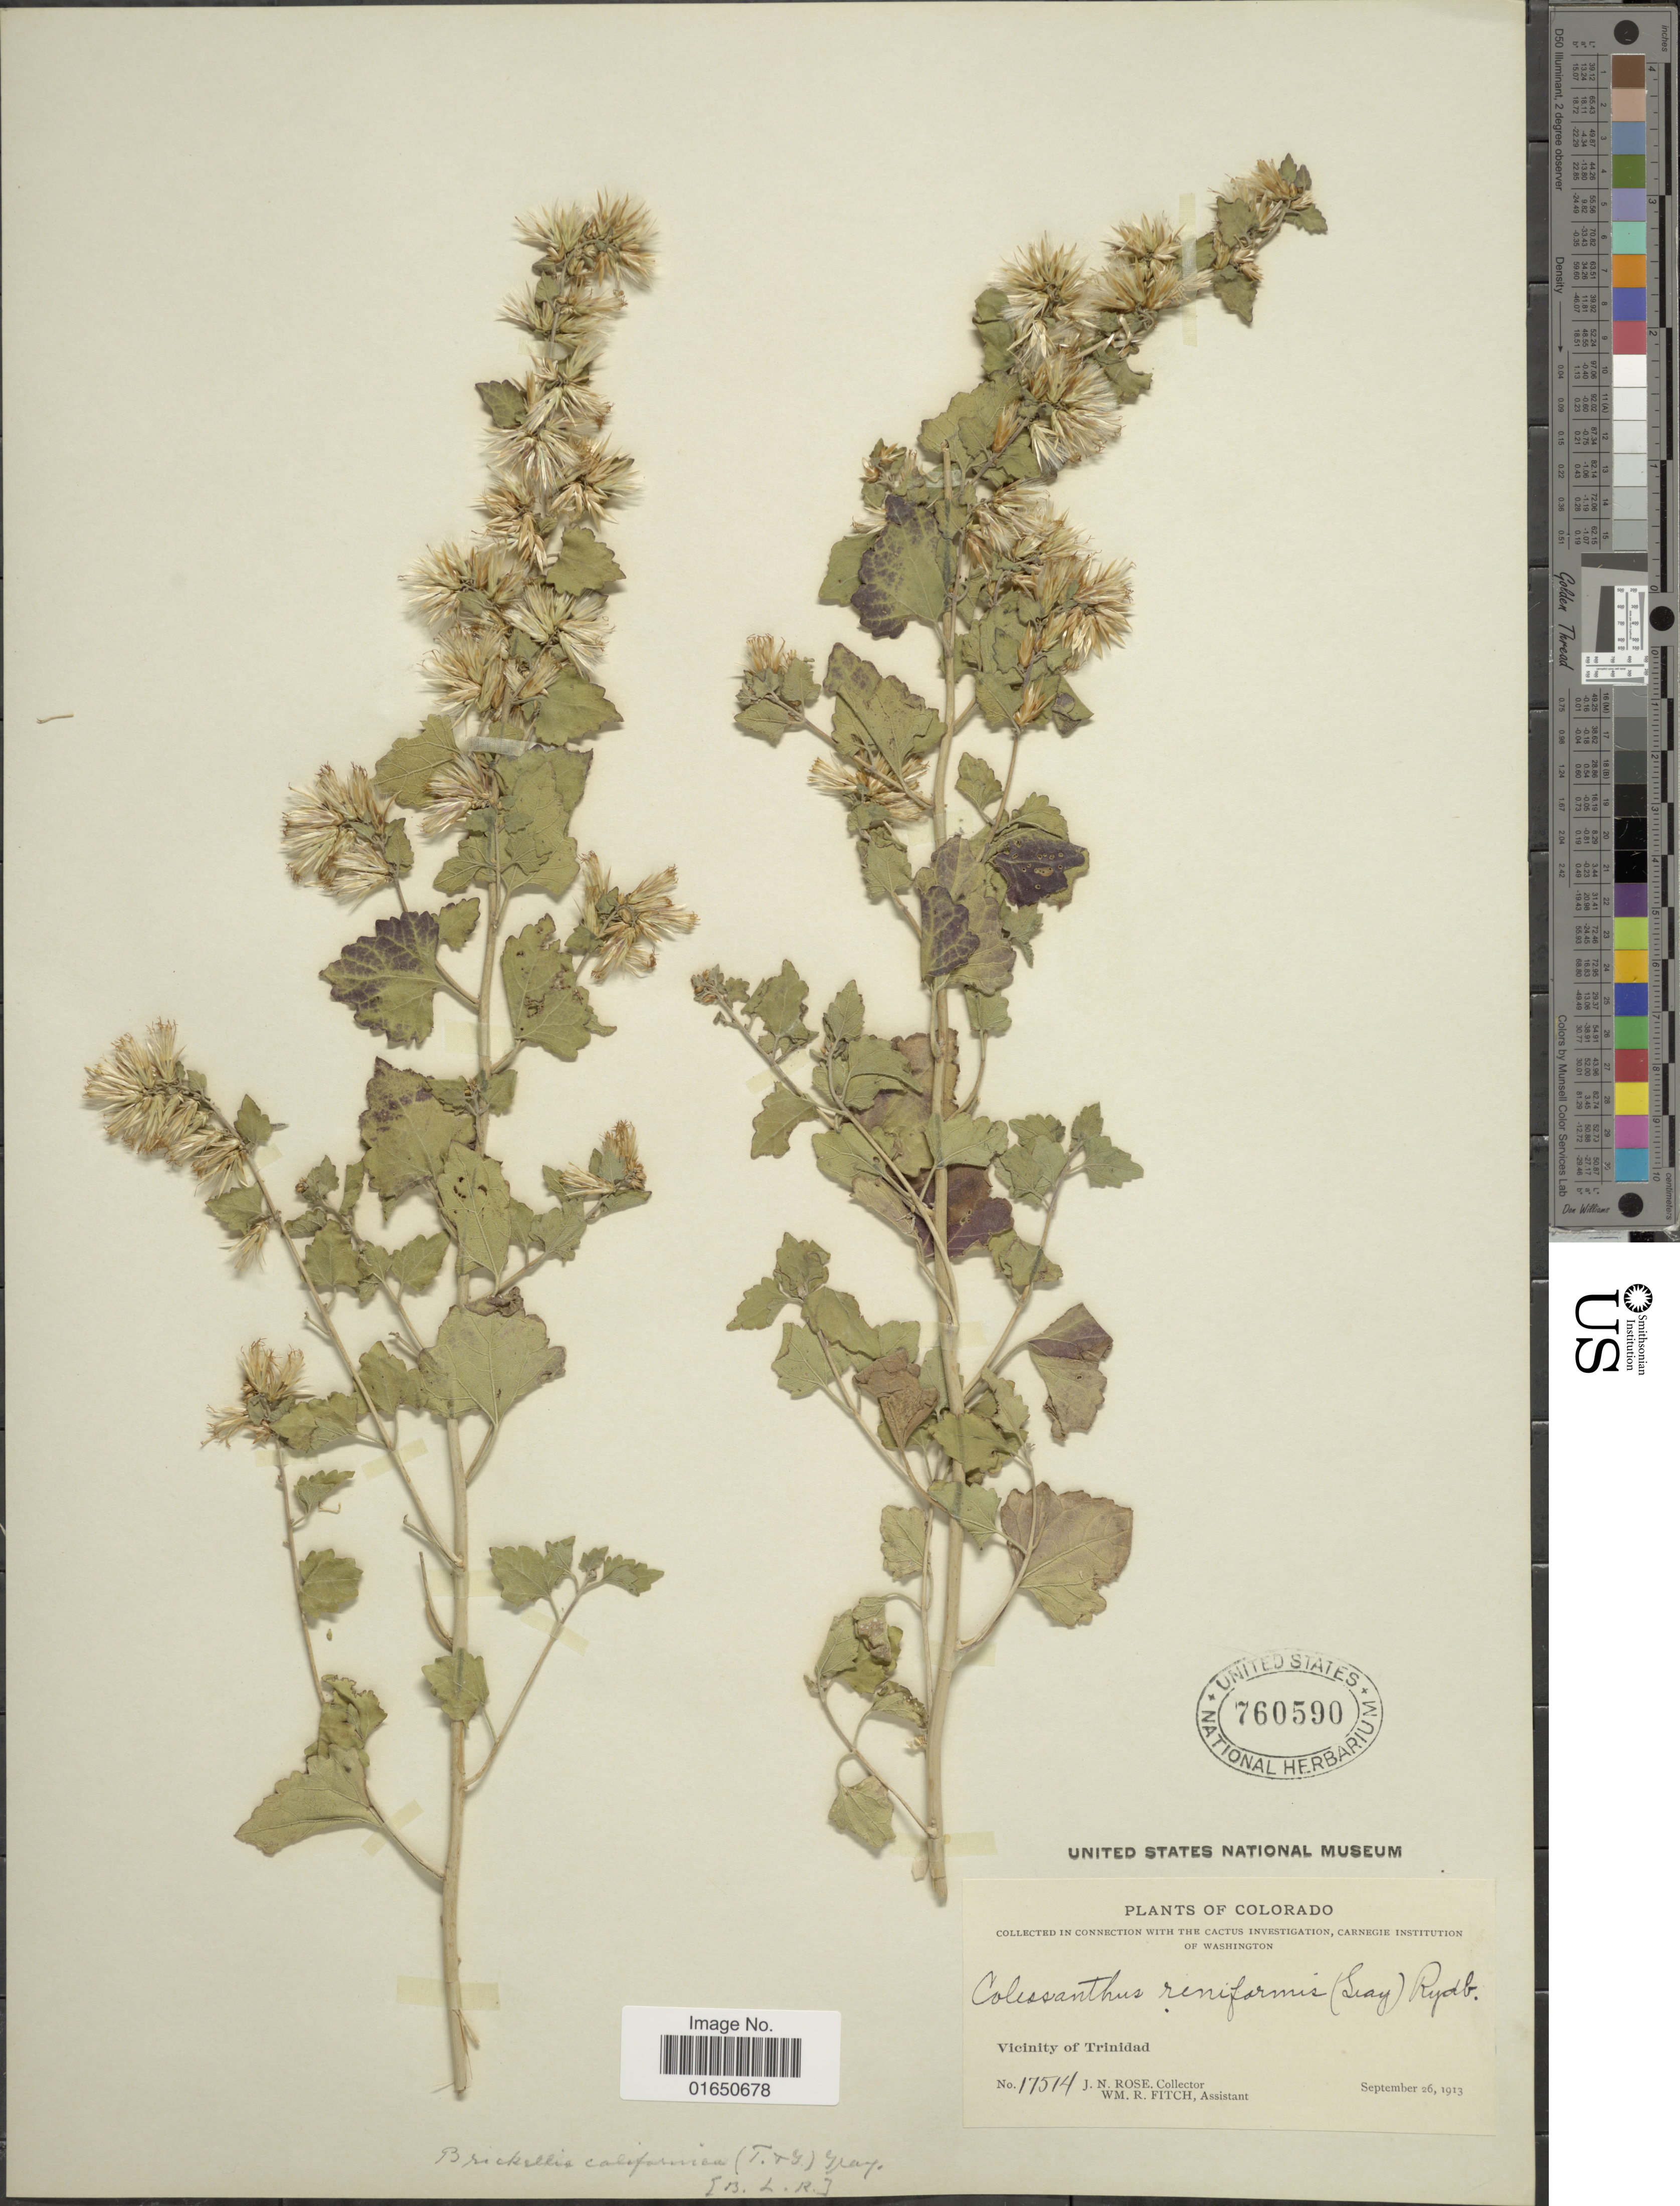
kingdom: Plantae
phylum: Tracheophyta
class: Magnoliopsida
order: Asterales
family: Asteraceae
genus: Brickellia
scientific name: Brickellia californica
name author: (Torr. & A. Gray) A. Gray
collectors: J. N. Rose & W. R. Fitch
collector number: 17514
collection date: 1913-09-26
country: United States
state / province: Colorado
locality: Vicinity of Trinidad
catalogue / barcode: US 760590